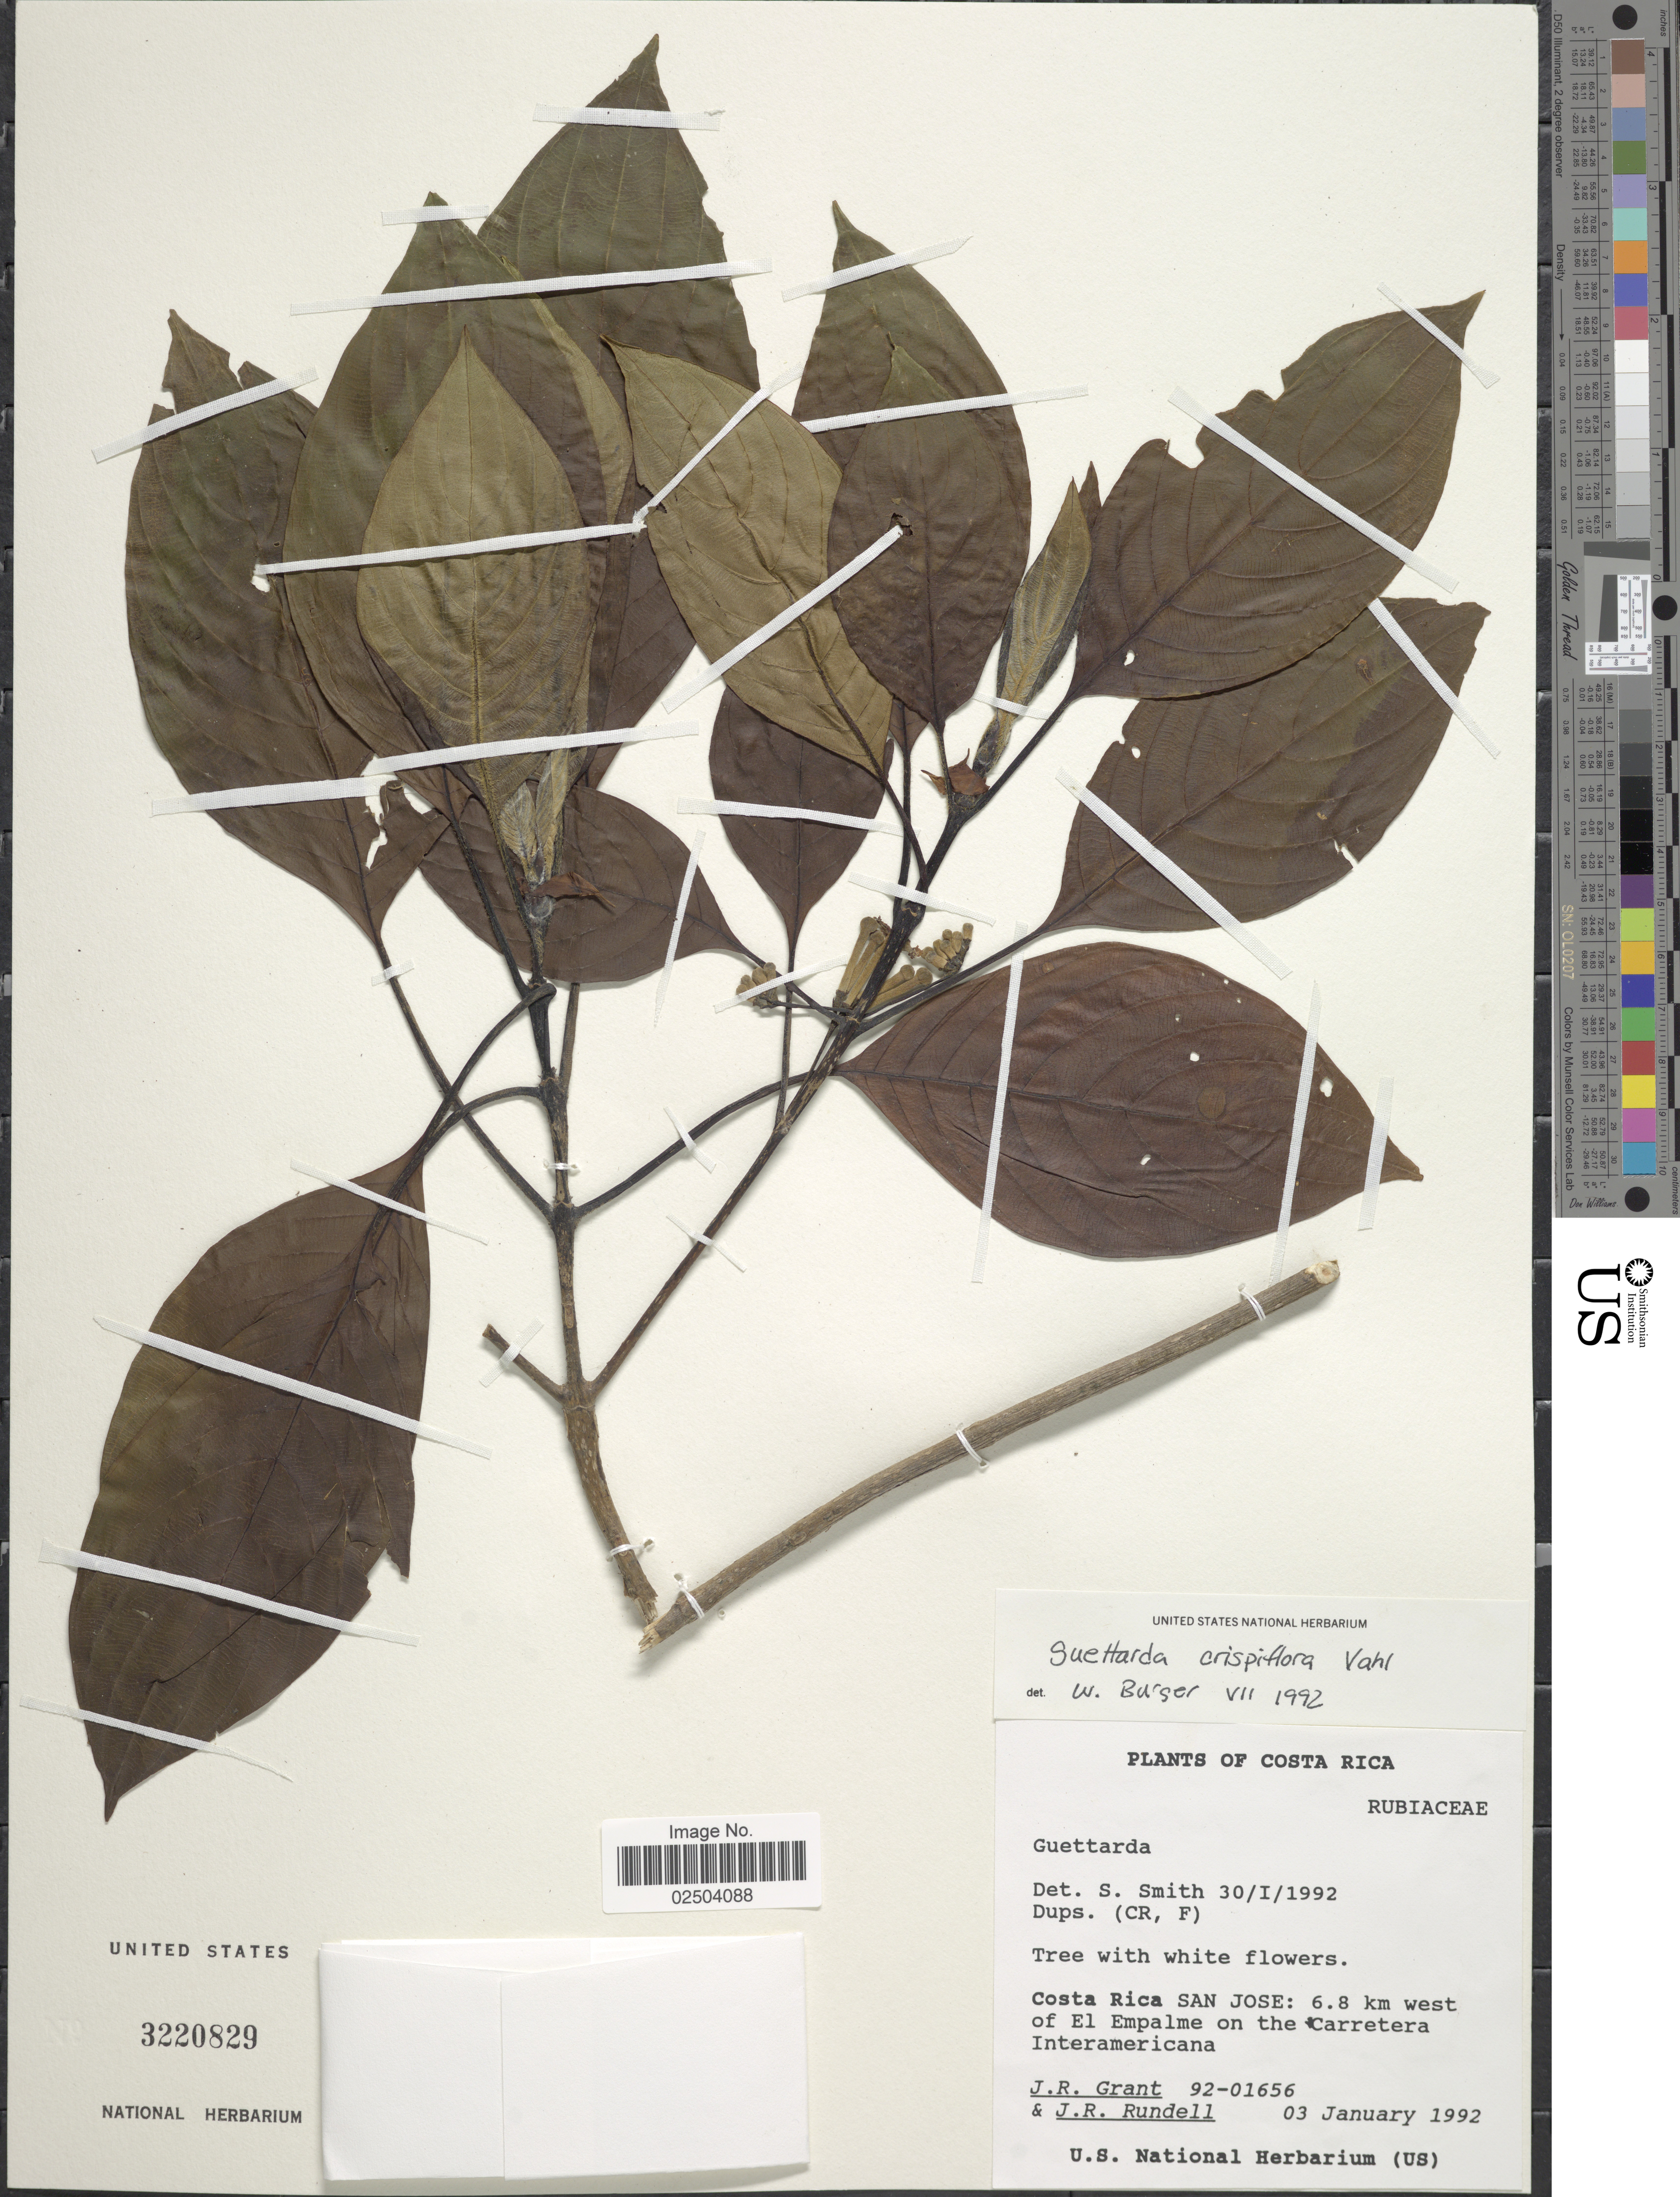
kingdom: Plantae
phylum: Tracheophyta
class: Magnoliopsida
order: Gentianales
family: Rubiaceae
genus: Guettarda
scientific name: Guettarda crispiflora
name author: Vahl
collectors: J. Grant & J. R. Rundell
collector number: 92-01656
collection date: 1992-01-03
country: Costa Rica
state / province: San José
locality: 6.8 km west of El Empalme on the Carretera Interamericana.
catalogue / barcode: US 3220829